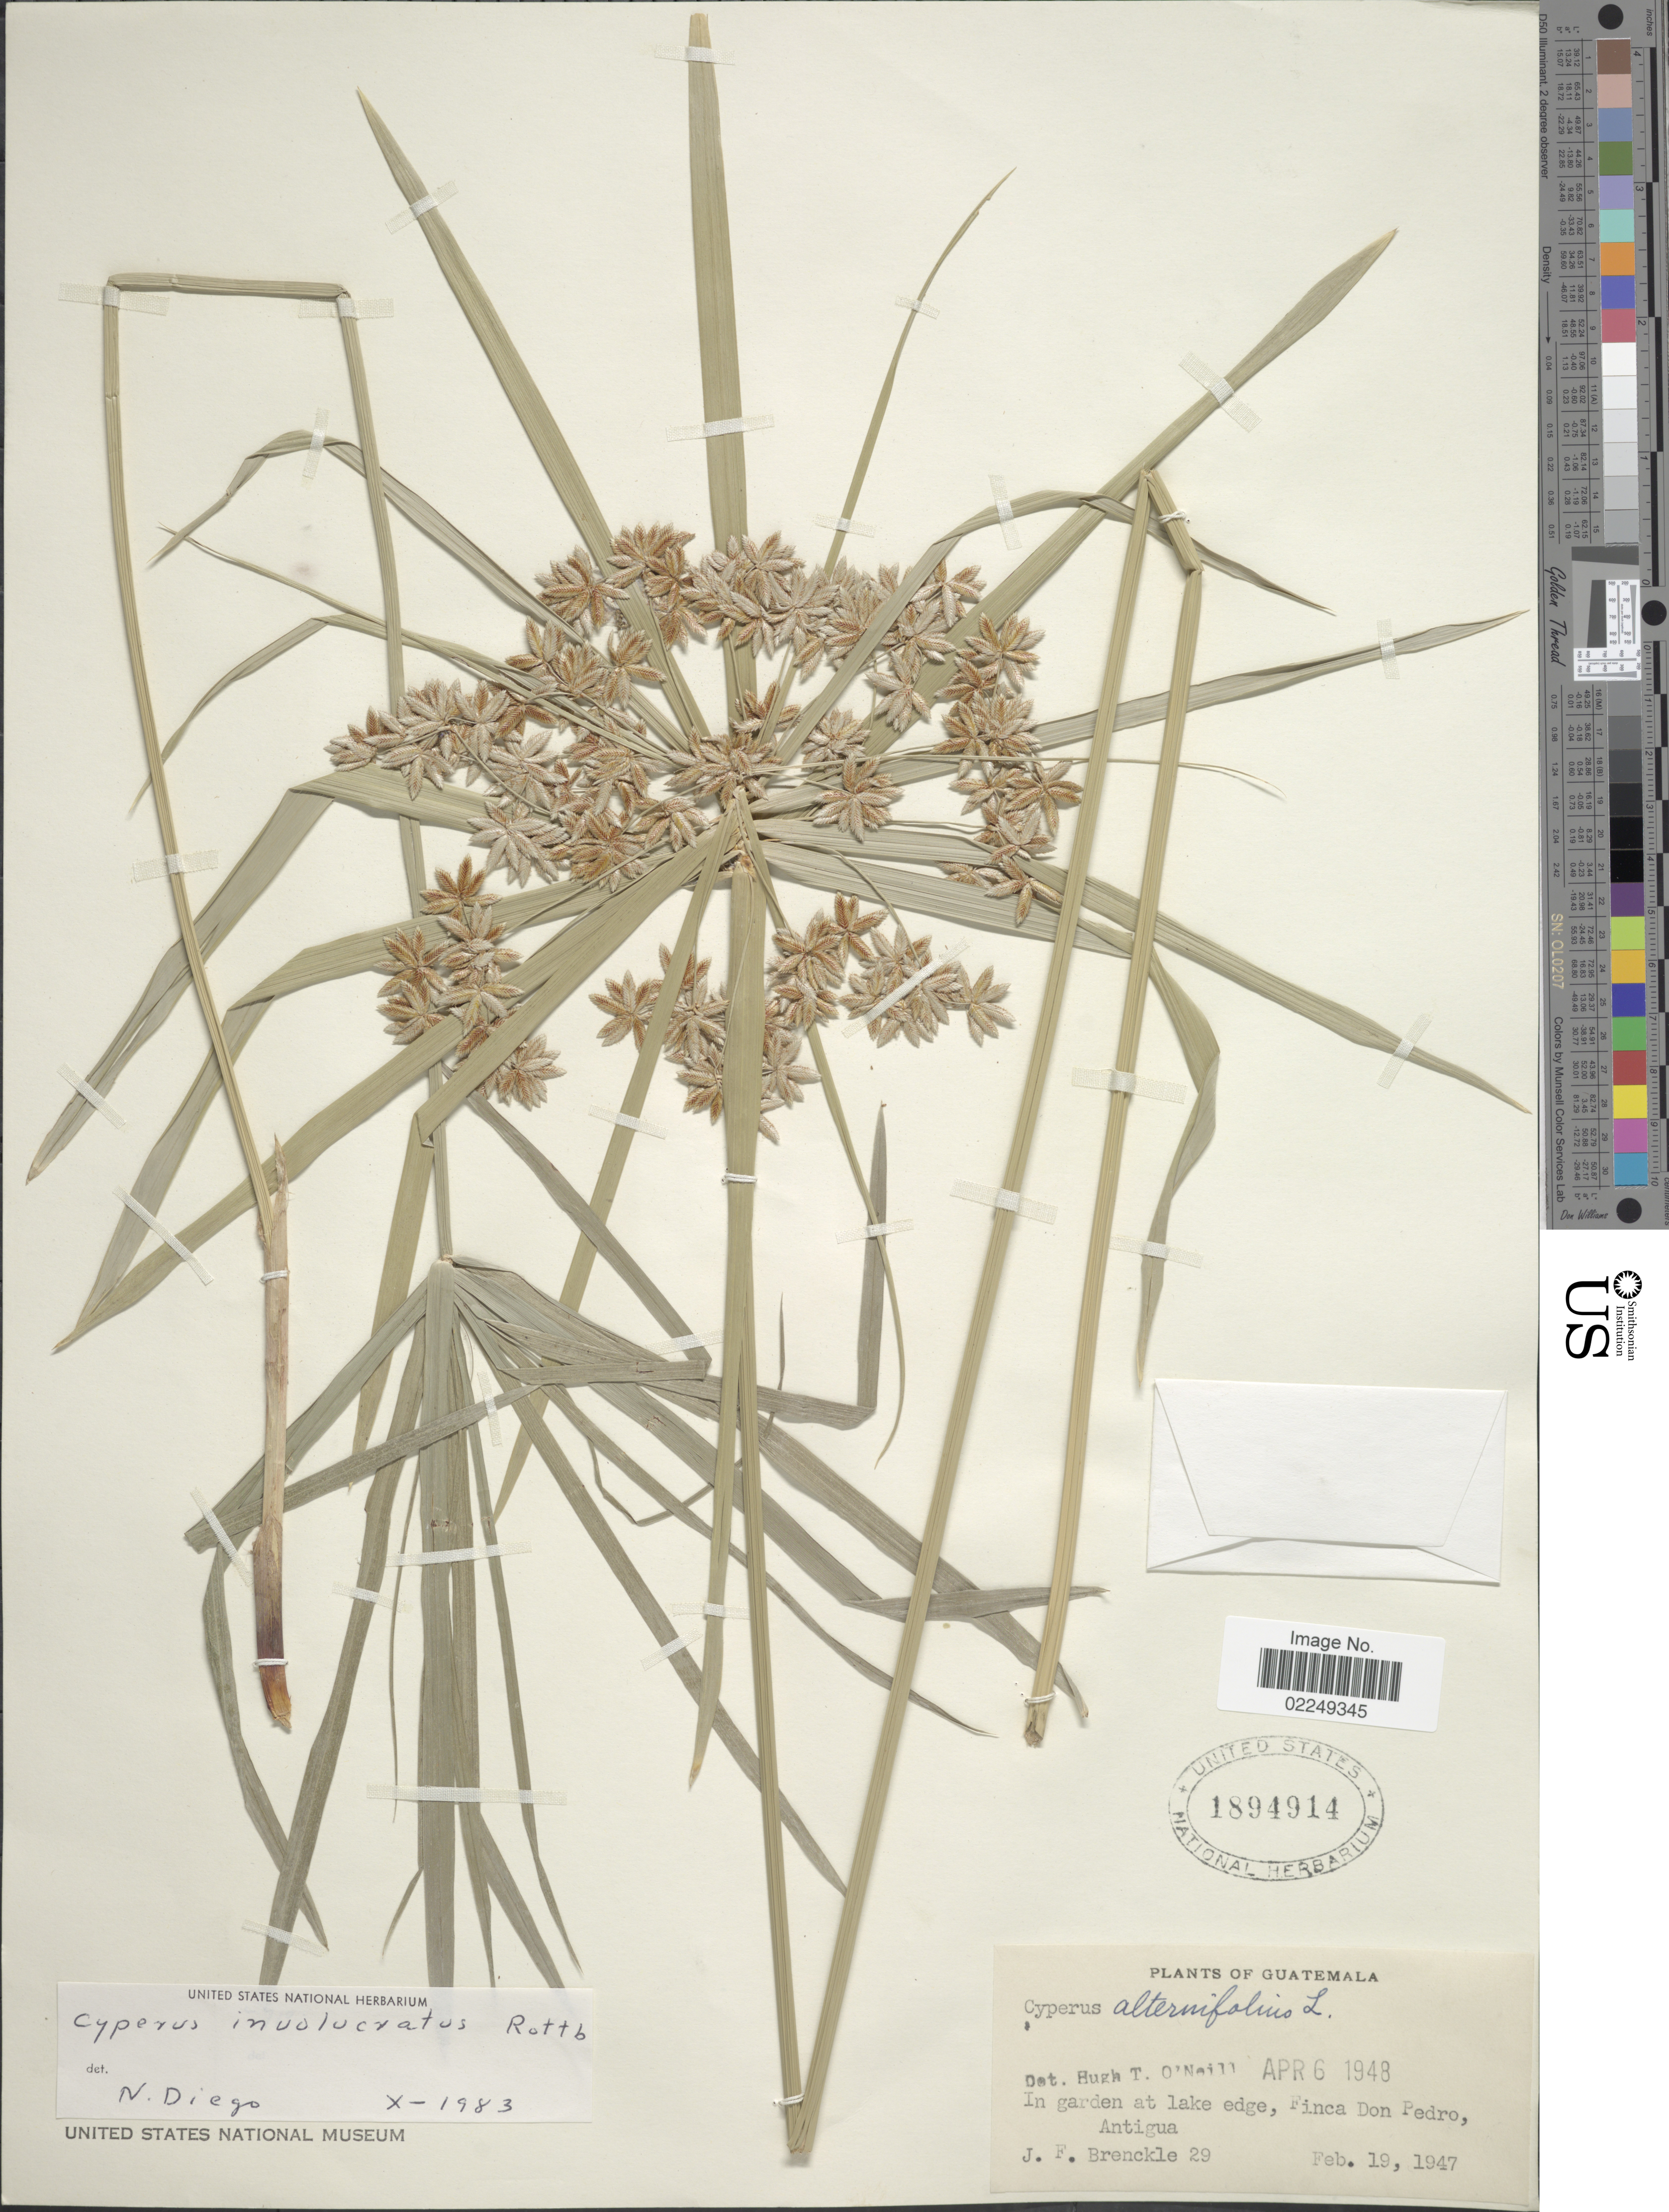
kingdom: Plantae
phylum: Tracheophyta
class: Liliopsida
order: Poales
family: Cyperaceae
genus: Cyperus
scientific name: Cyperus involucratus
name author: Rottb.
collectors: J. Brenckle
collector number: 29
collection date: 1947-02-19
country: Guatemala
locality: At Lake edge, Finca Don Pedro, Antigua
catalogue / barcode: US 1894914